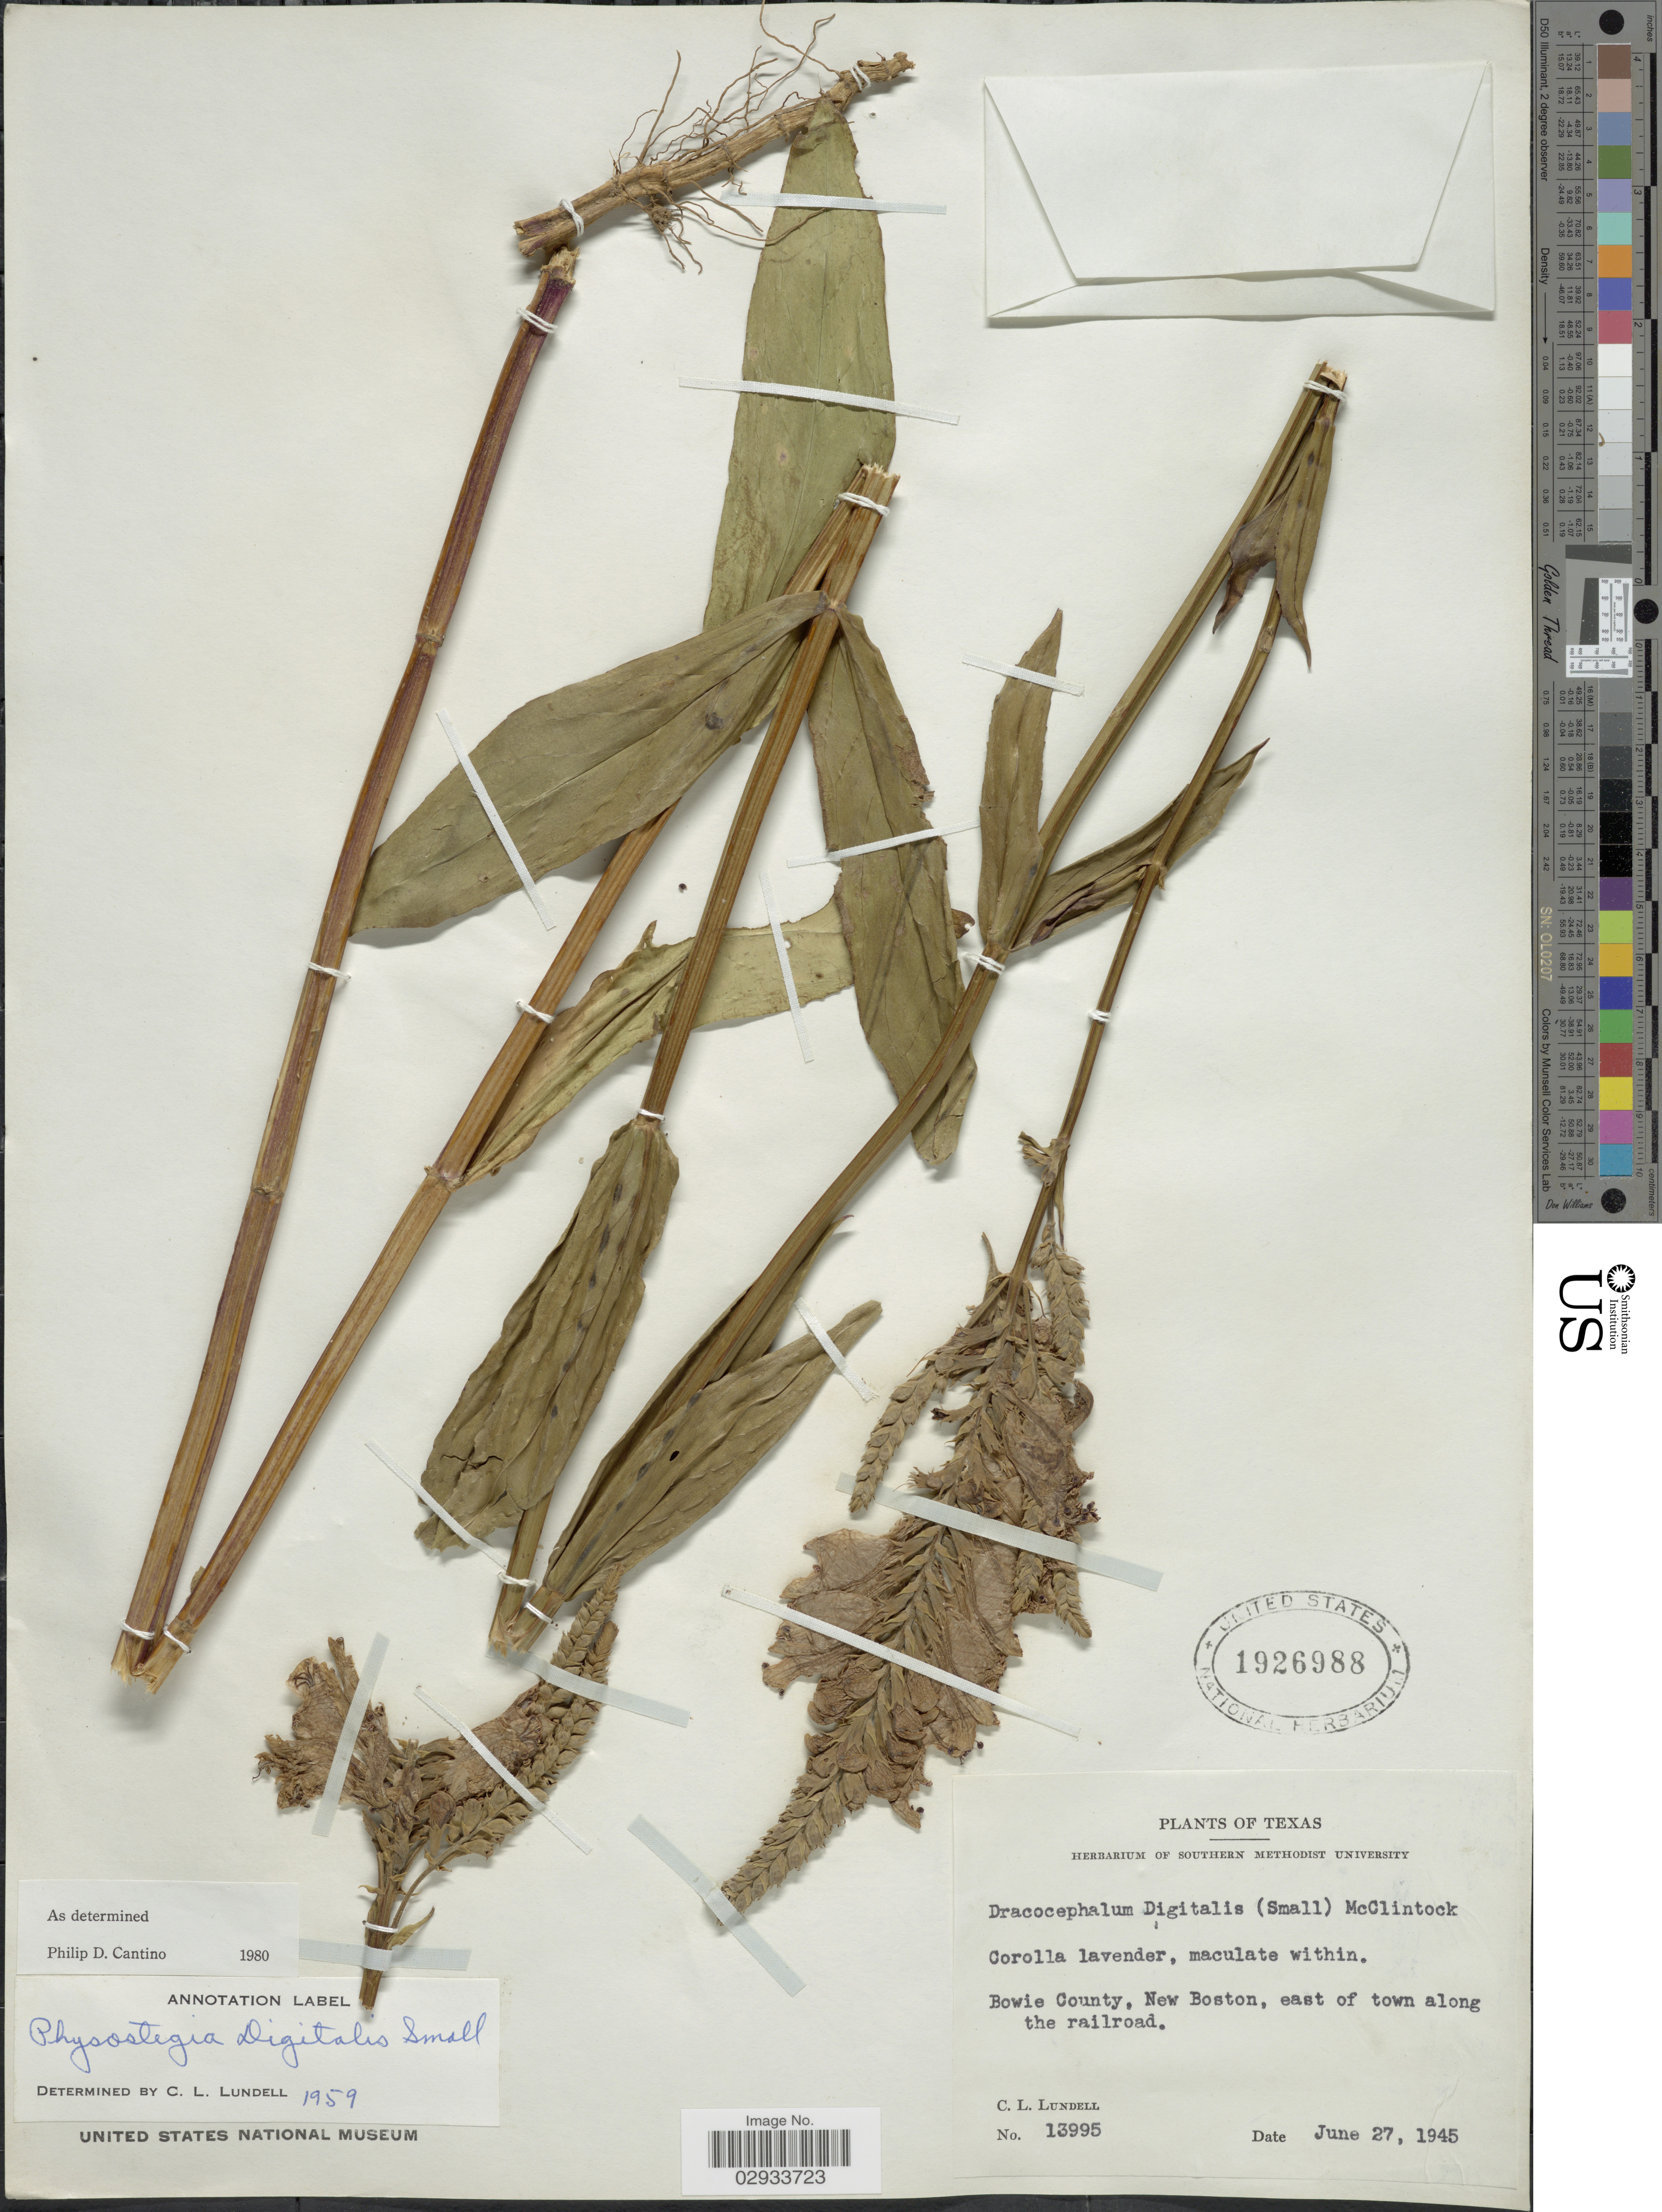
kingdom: Plantae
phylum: Tracheophyta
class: Magnoliopsida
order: Lamiales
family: Lamiaceae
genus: Physostegia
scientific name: Physostegia digitalis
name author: Small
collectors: C. L. Lundell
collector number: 13995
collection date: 1945-06-27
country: United States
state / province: Texas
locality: Bowie County, New Boston, east of town along the railroad.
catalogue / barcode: US 1926988